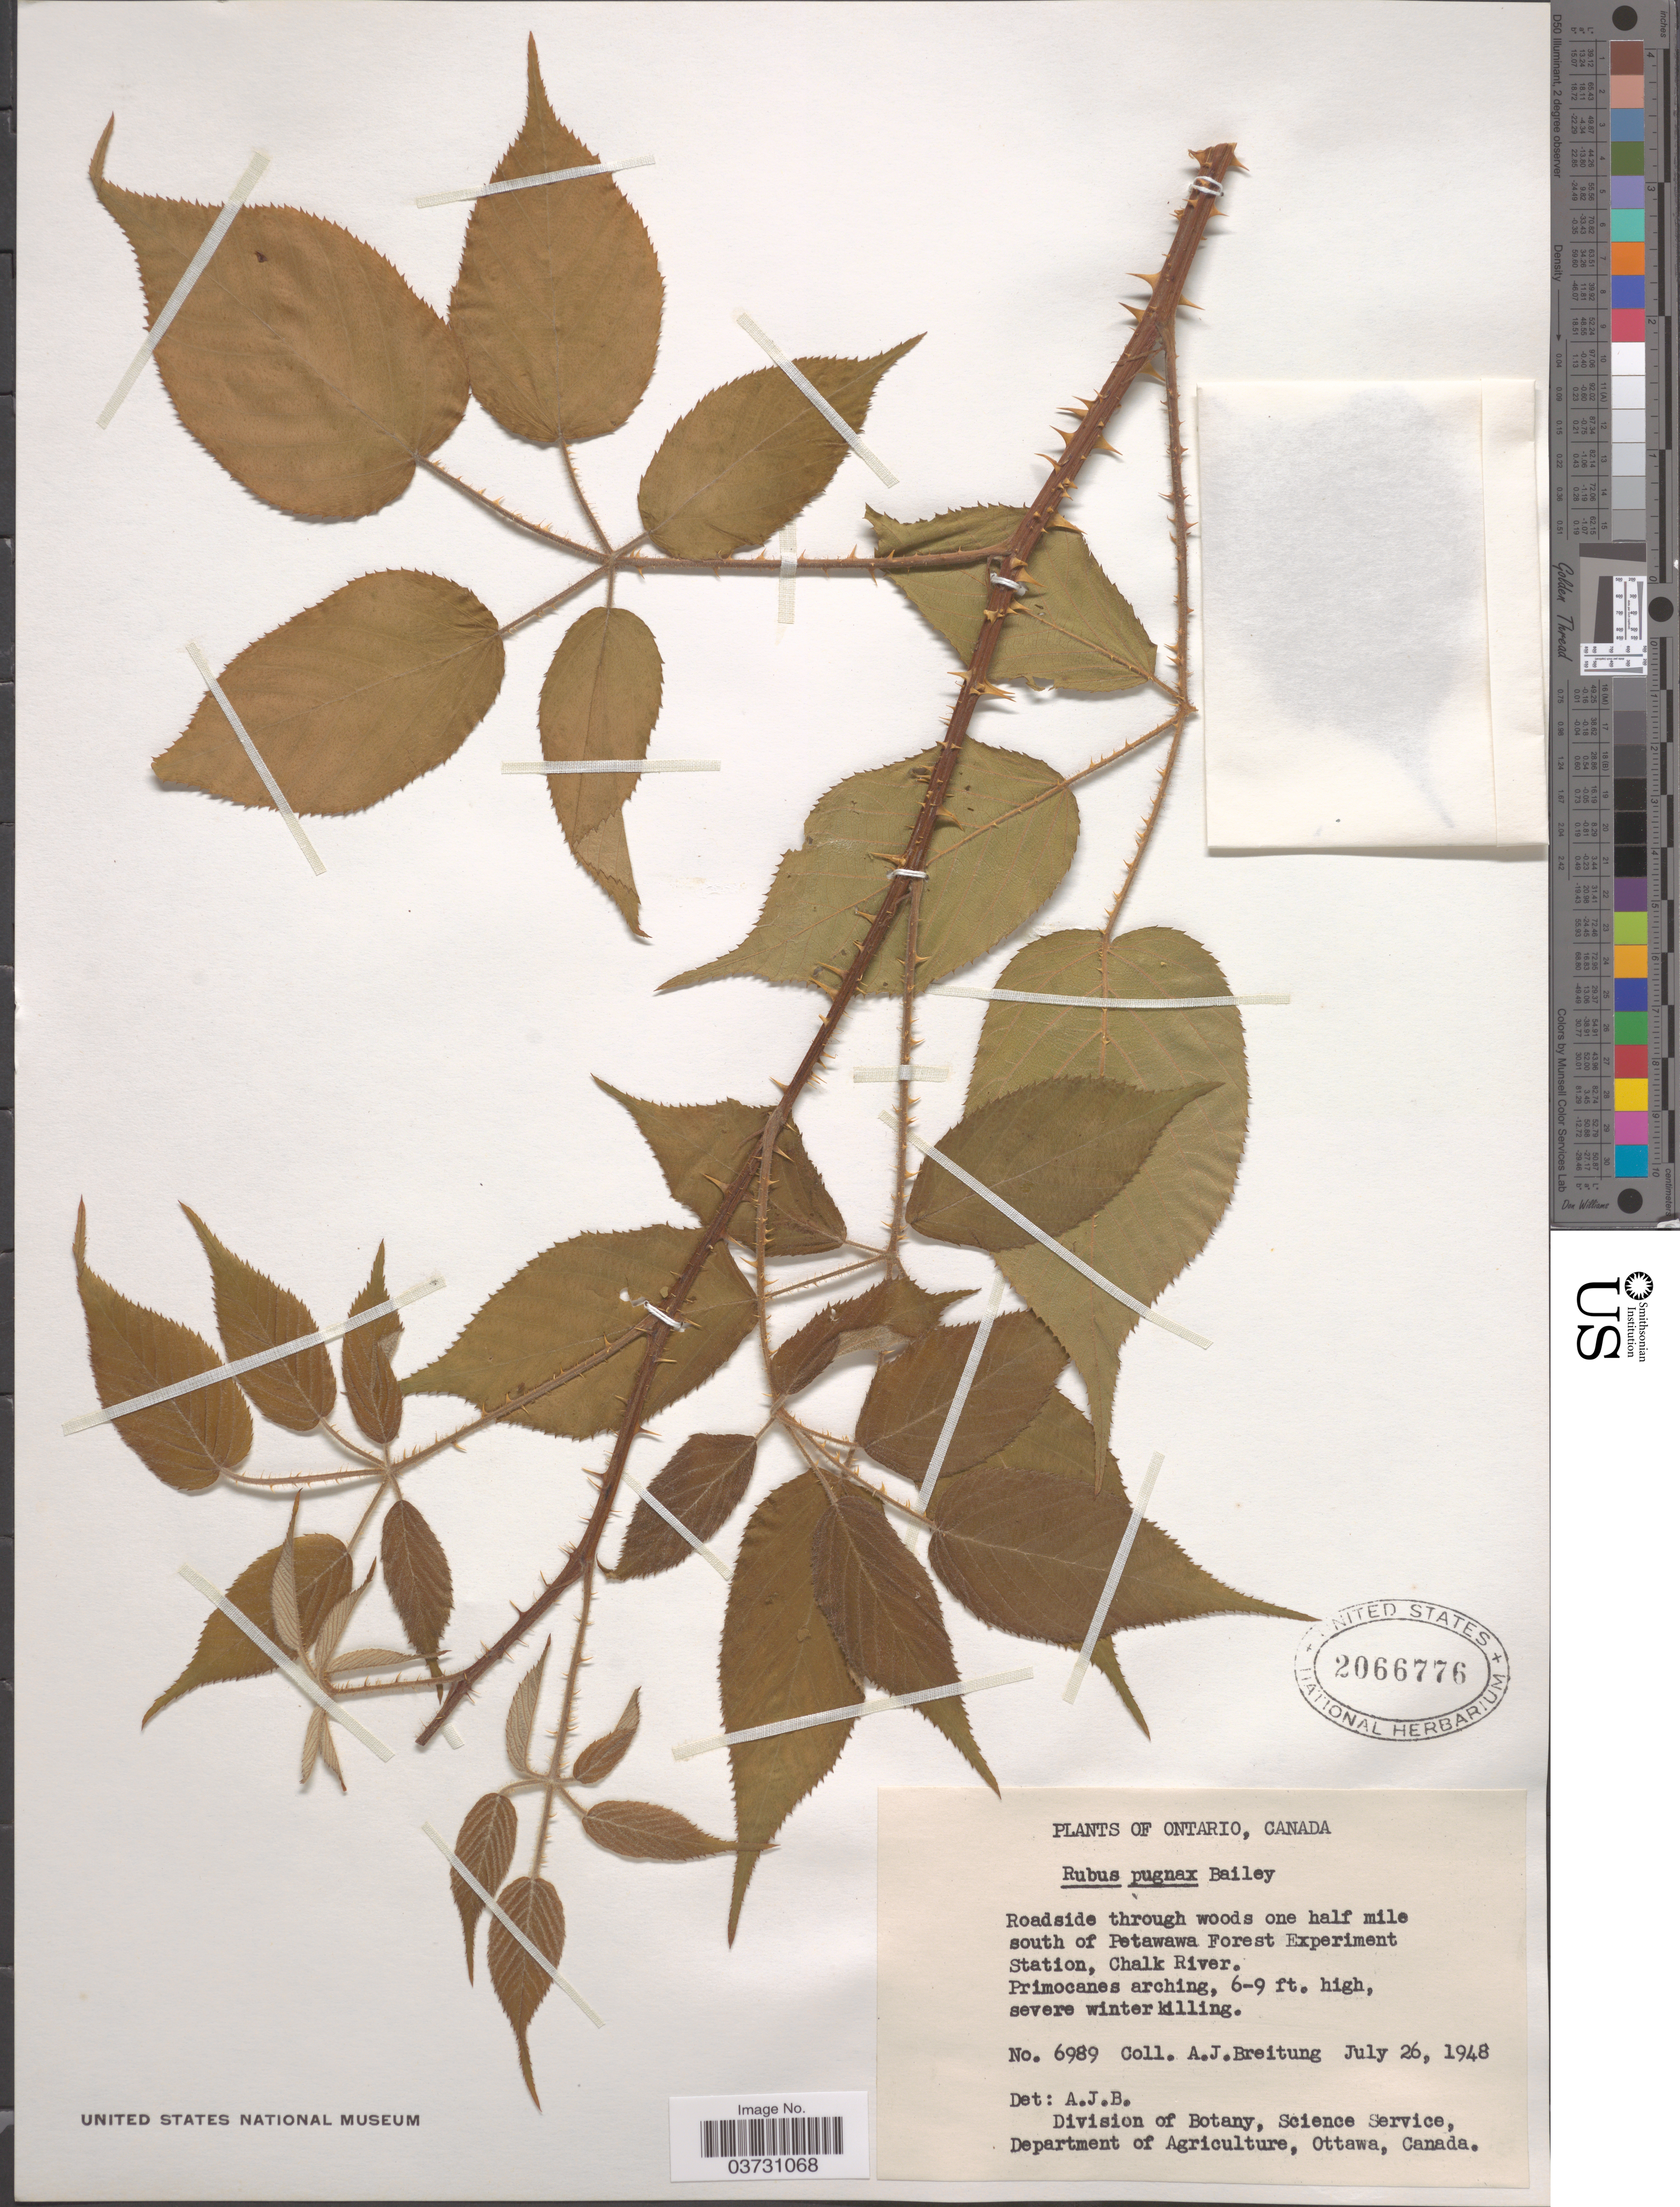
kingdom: Plantae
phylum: Tracheophyta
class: Magnoliopsida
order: Rosales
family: Rosaceae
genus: Rubus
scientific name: Rubus pugnax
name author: L.H. Bailey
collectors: A. Breitung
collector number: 6989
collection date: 1948-07-26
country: Canada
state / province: Ontario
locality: Roadside through woods one half mile south of Petawawa Forest Experiment Station, Chalk River.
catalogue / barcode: US 2066776